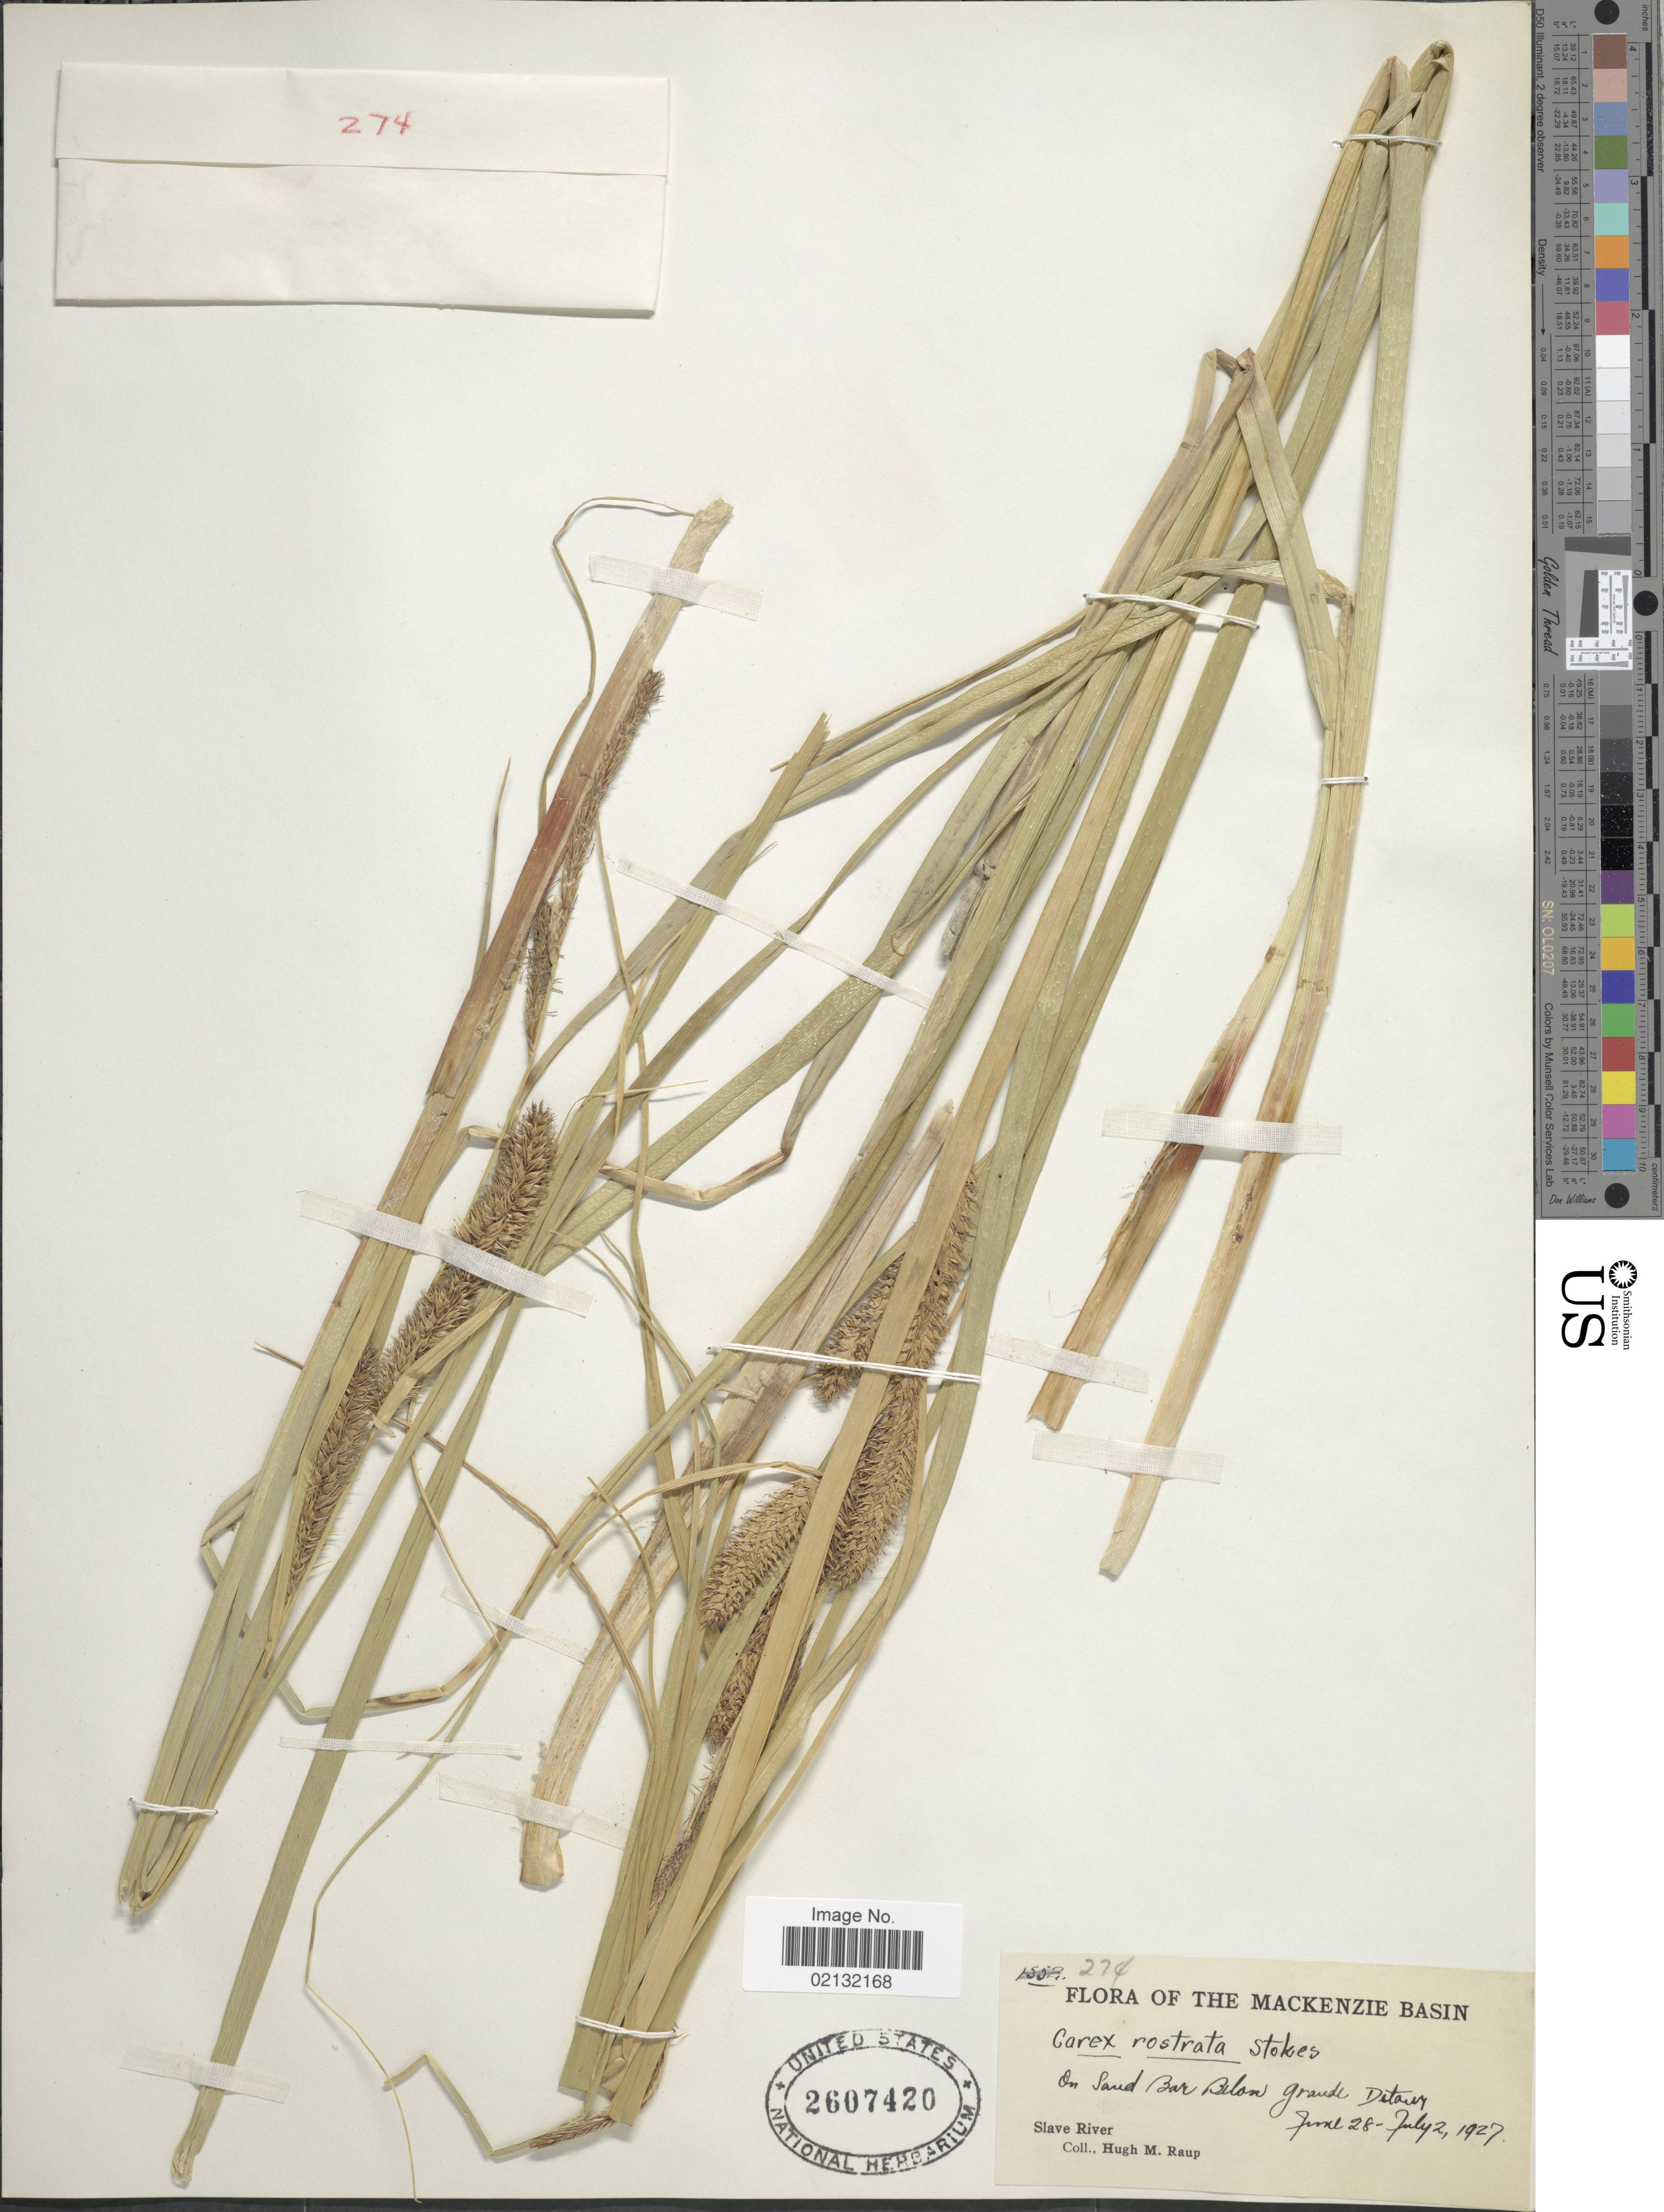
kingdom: Plantae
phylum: Tracheophyta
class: Liliopsida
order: Poales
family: Cyperaceae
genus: Carex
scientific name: Carex rostrata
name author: Stokes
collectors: H. Raup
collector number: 274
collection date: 1927-06-28/1927-07-02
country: Canada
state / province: British Columbia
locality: On Sand Bar Below Grande Detour. Slave River. Mackenzie Basin.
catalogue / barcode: US 2607420